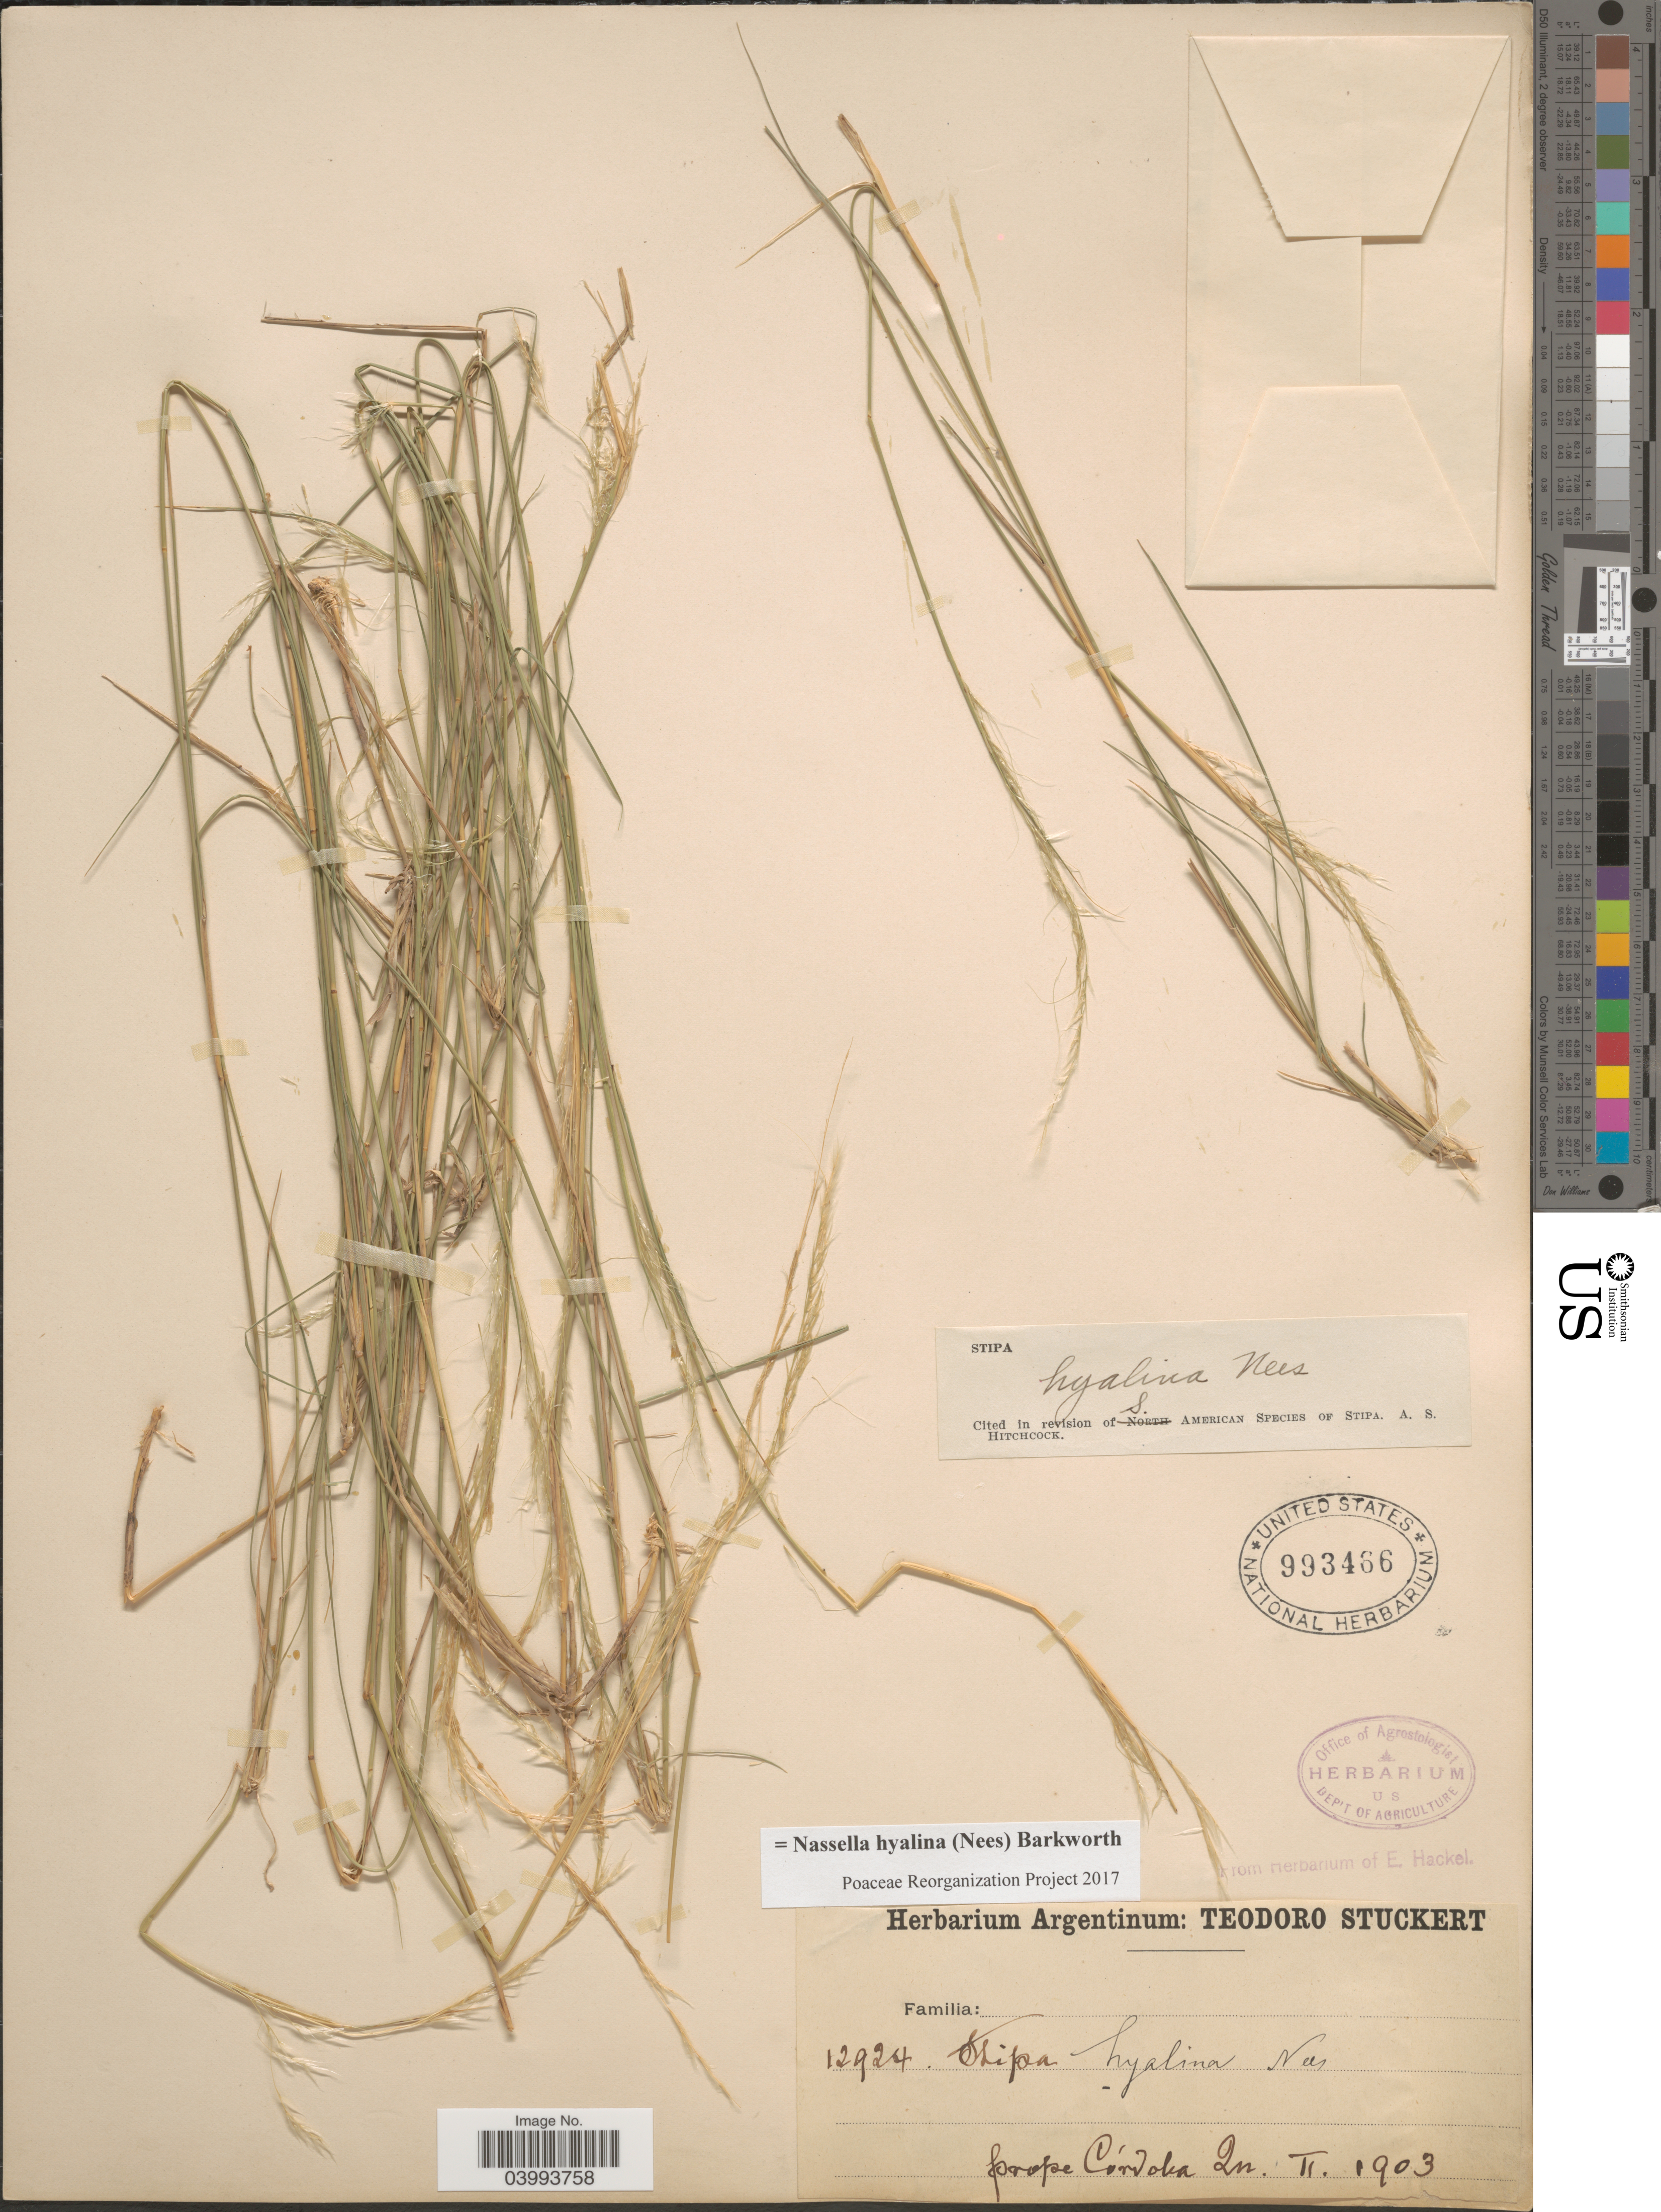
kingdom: Plantae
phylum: Tracheophyta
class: Liliopsida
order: Poales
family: Poaceae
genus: Nassella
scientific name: Nassella hyalina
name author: (Nees) Barkworth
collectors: T. Stuckert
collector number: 12924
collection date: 1903-02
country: Argentina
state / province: Cordoba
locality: Prope Córdoba.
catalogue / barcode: US 993466